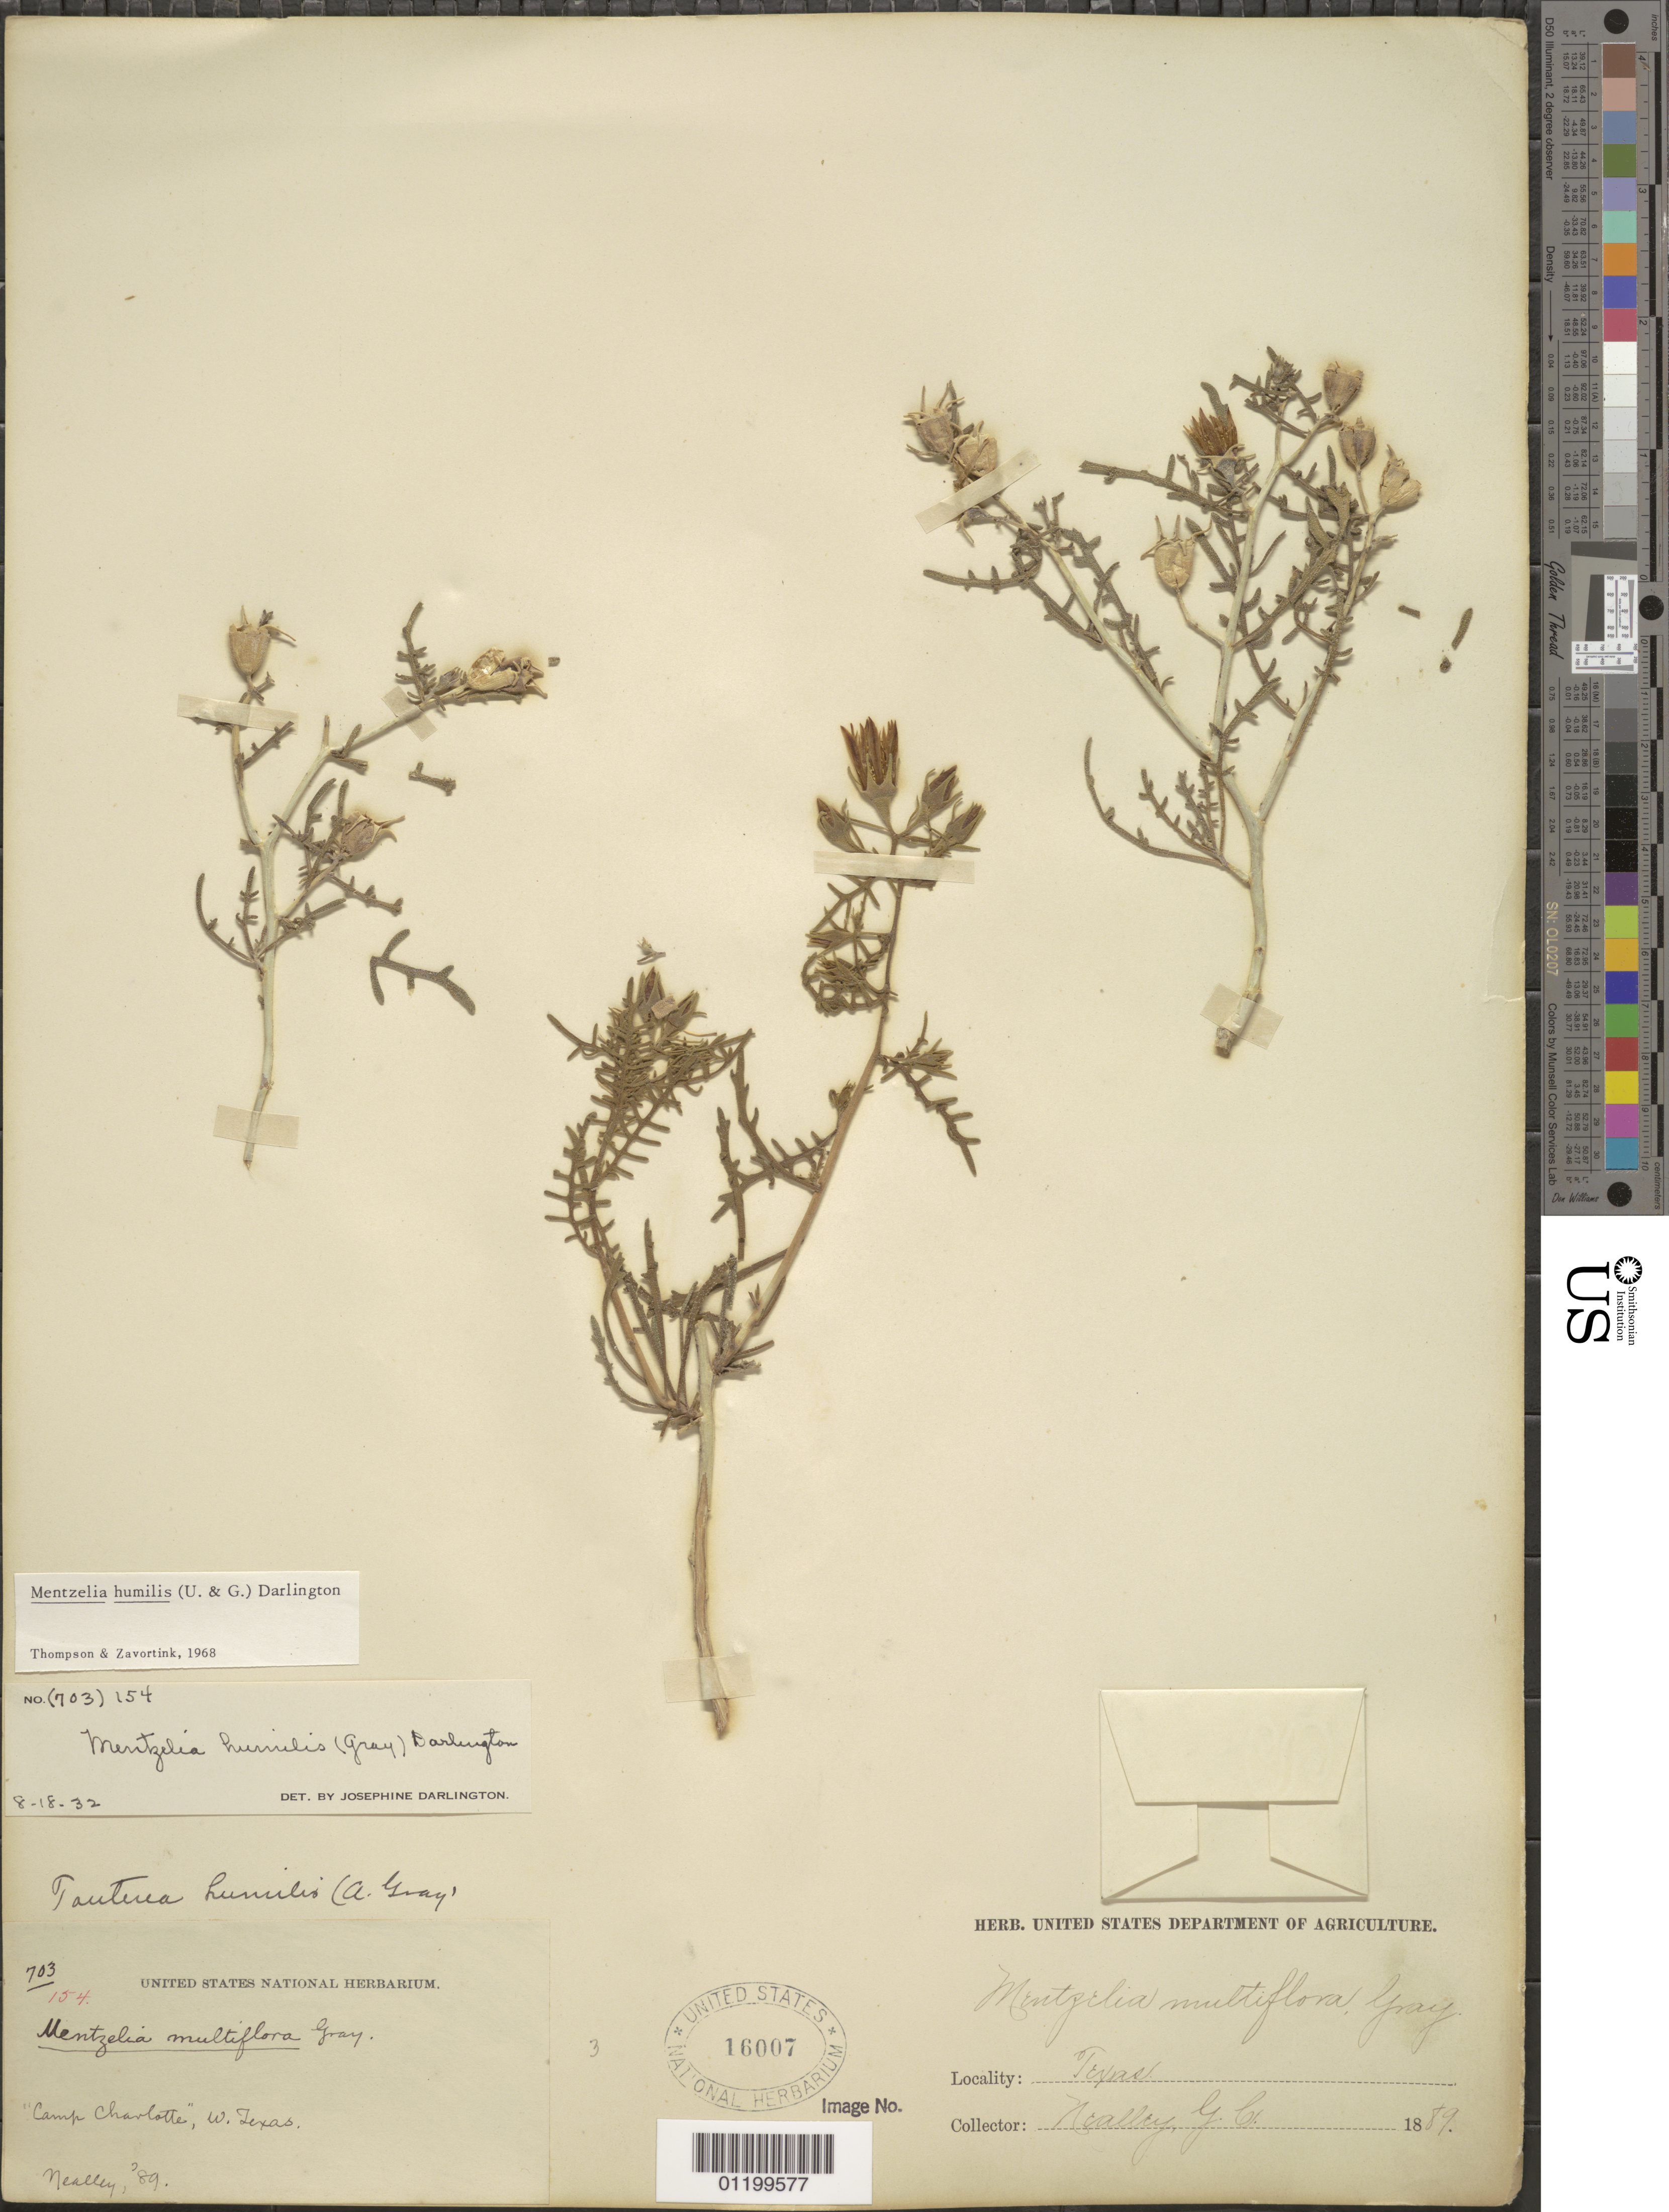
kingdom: Plantae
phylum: Tracheophyta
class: Magnoliopsida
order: Cornales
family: Loasaceae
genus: Mentzelia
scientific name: Mentzelia humilis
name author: (Urb. & Gilg) J. Darl.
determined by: Zavortink, J. E.; Thompson, H. J.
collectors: G. C. Nealley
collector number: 703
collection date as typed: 1889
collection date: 1889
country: United States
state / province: Texas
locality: "Camp Charlotte", W. Texas.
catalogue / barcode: US 16007